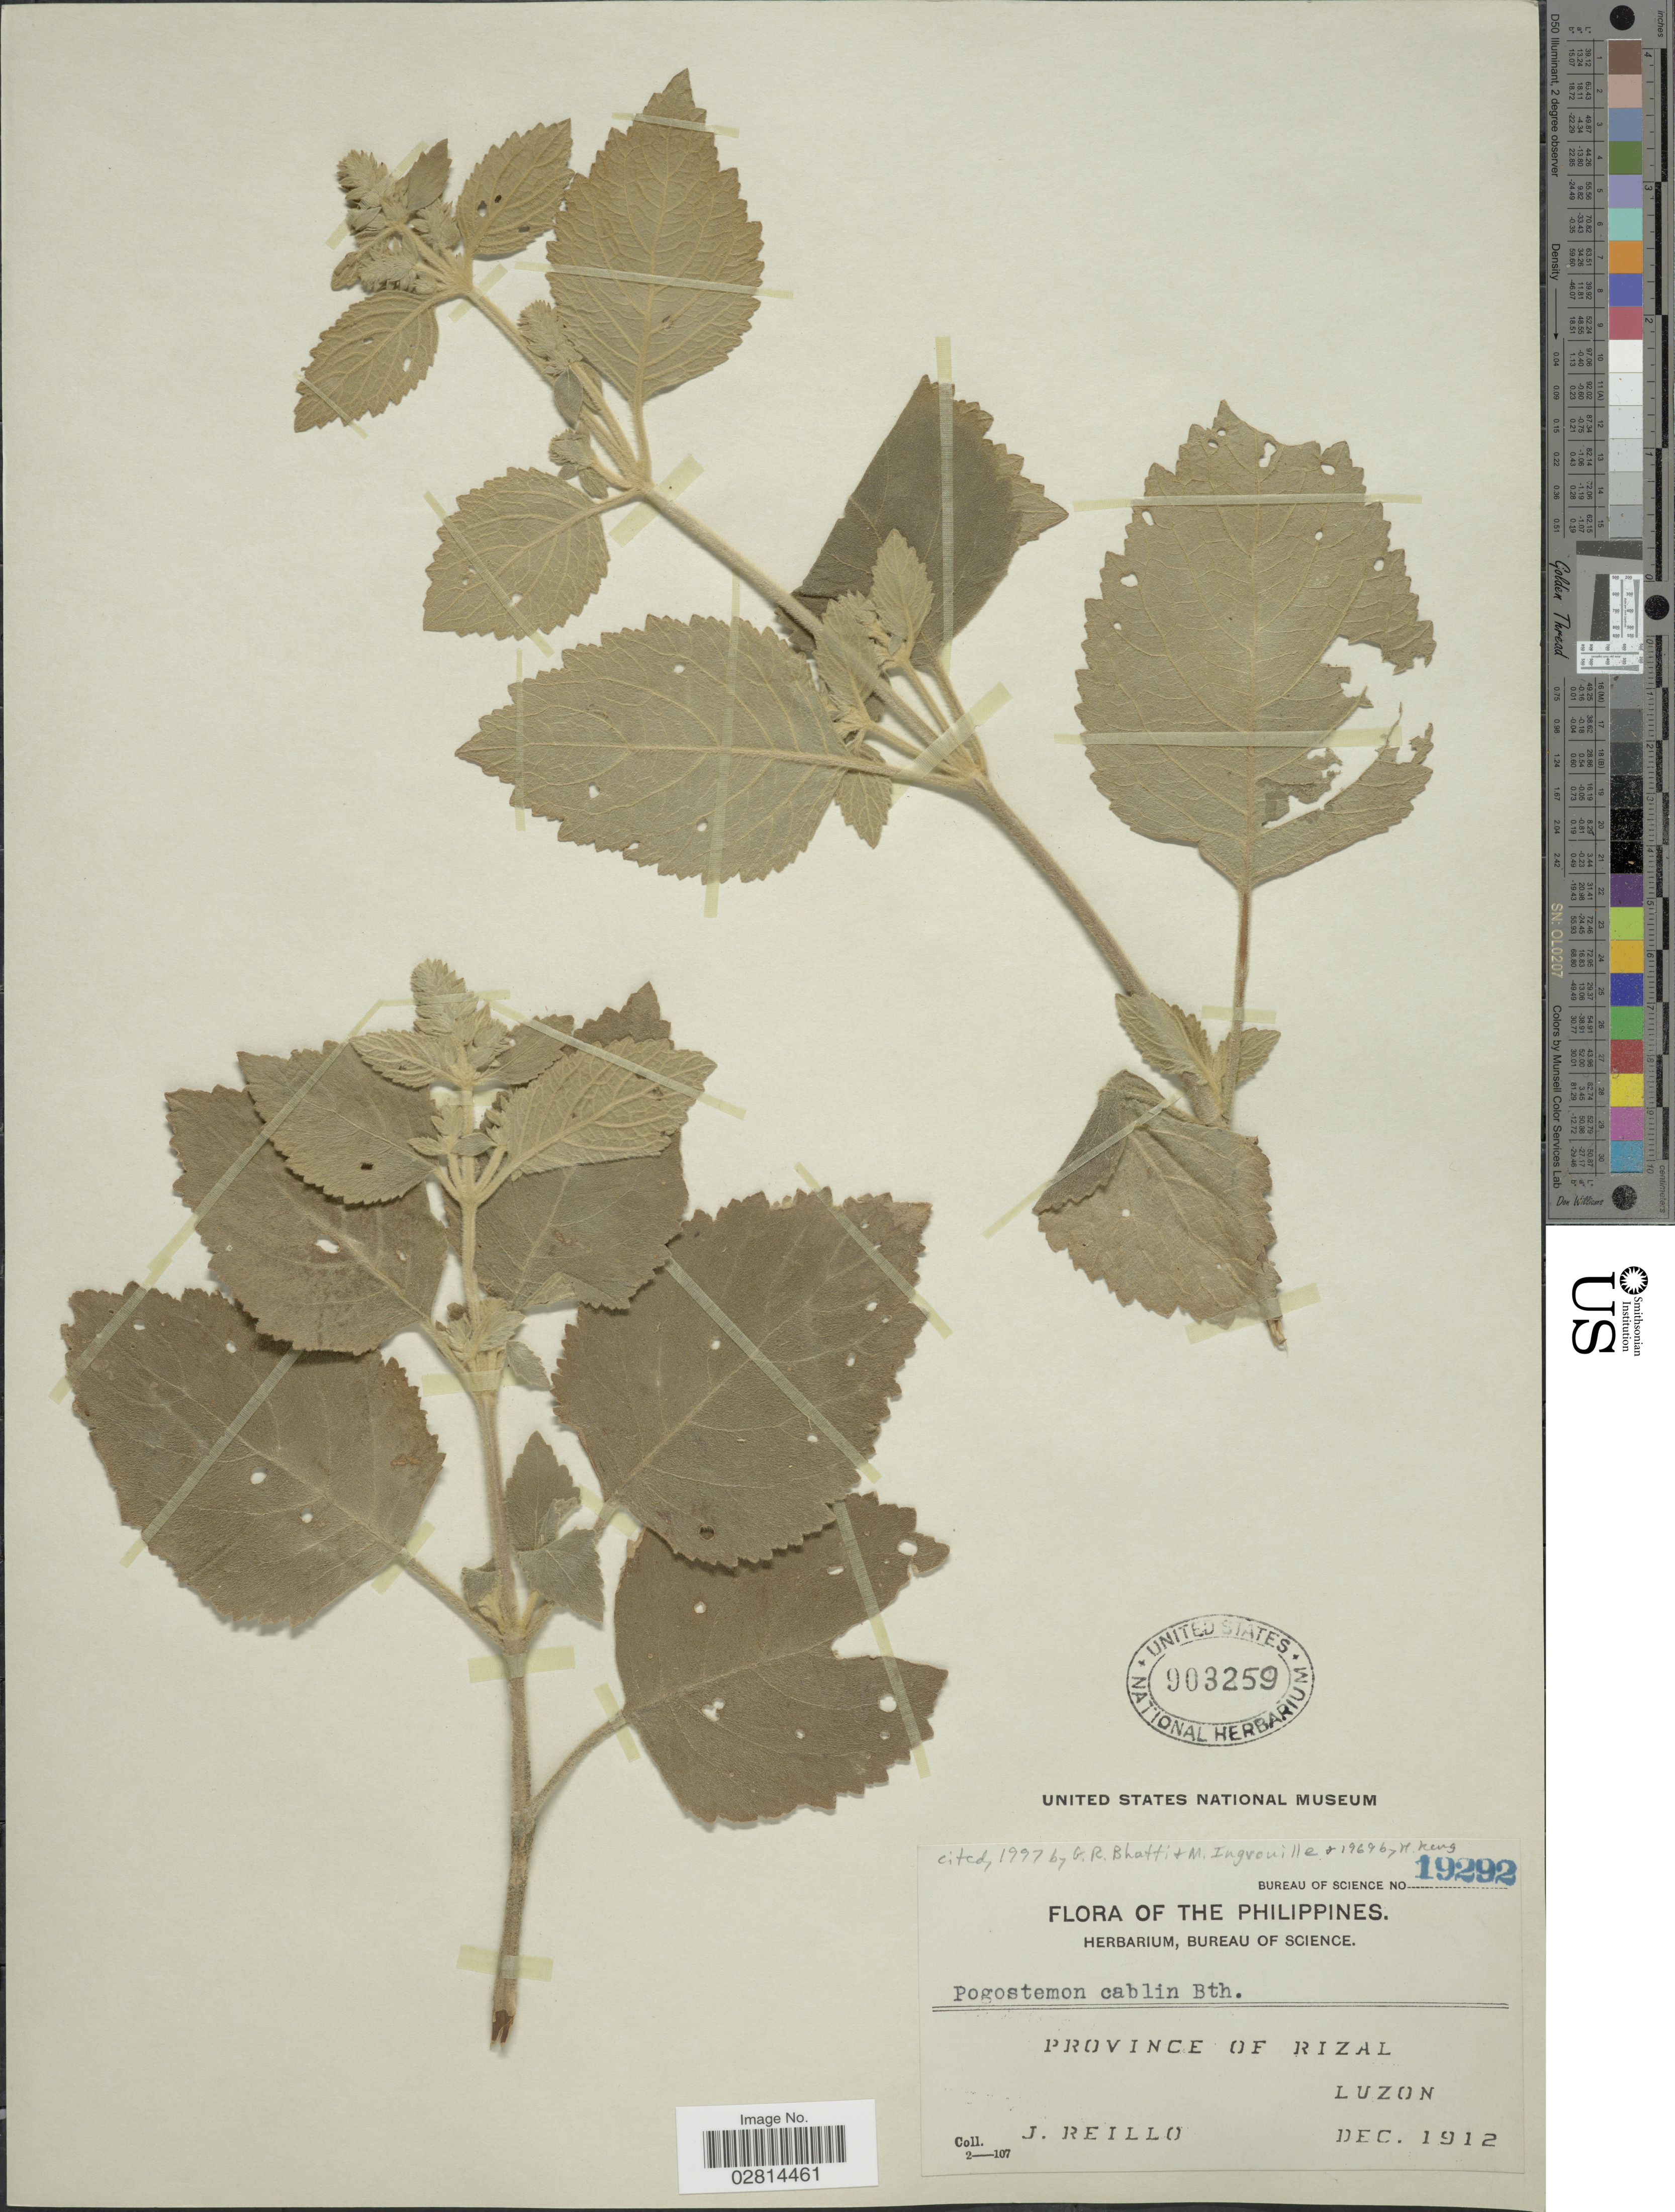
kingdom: Plantae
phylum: Tracheophyta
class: Magnoliopsida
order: Lamiales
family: Lamiaceae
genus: Pogostemon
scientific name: Pogostemon cablin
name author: (Blanco) Benth.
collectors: J. Reillo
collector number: Bureau of Science 19292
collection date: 1912-12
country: Philippines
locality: Province of Rizal. Luzon.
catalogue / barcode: US 903259